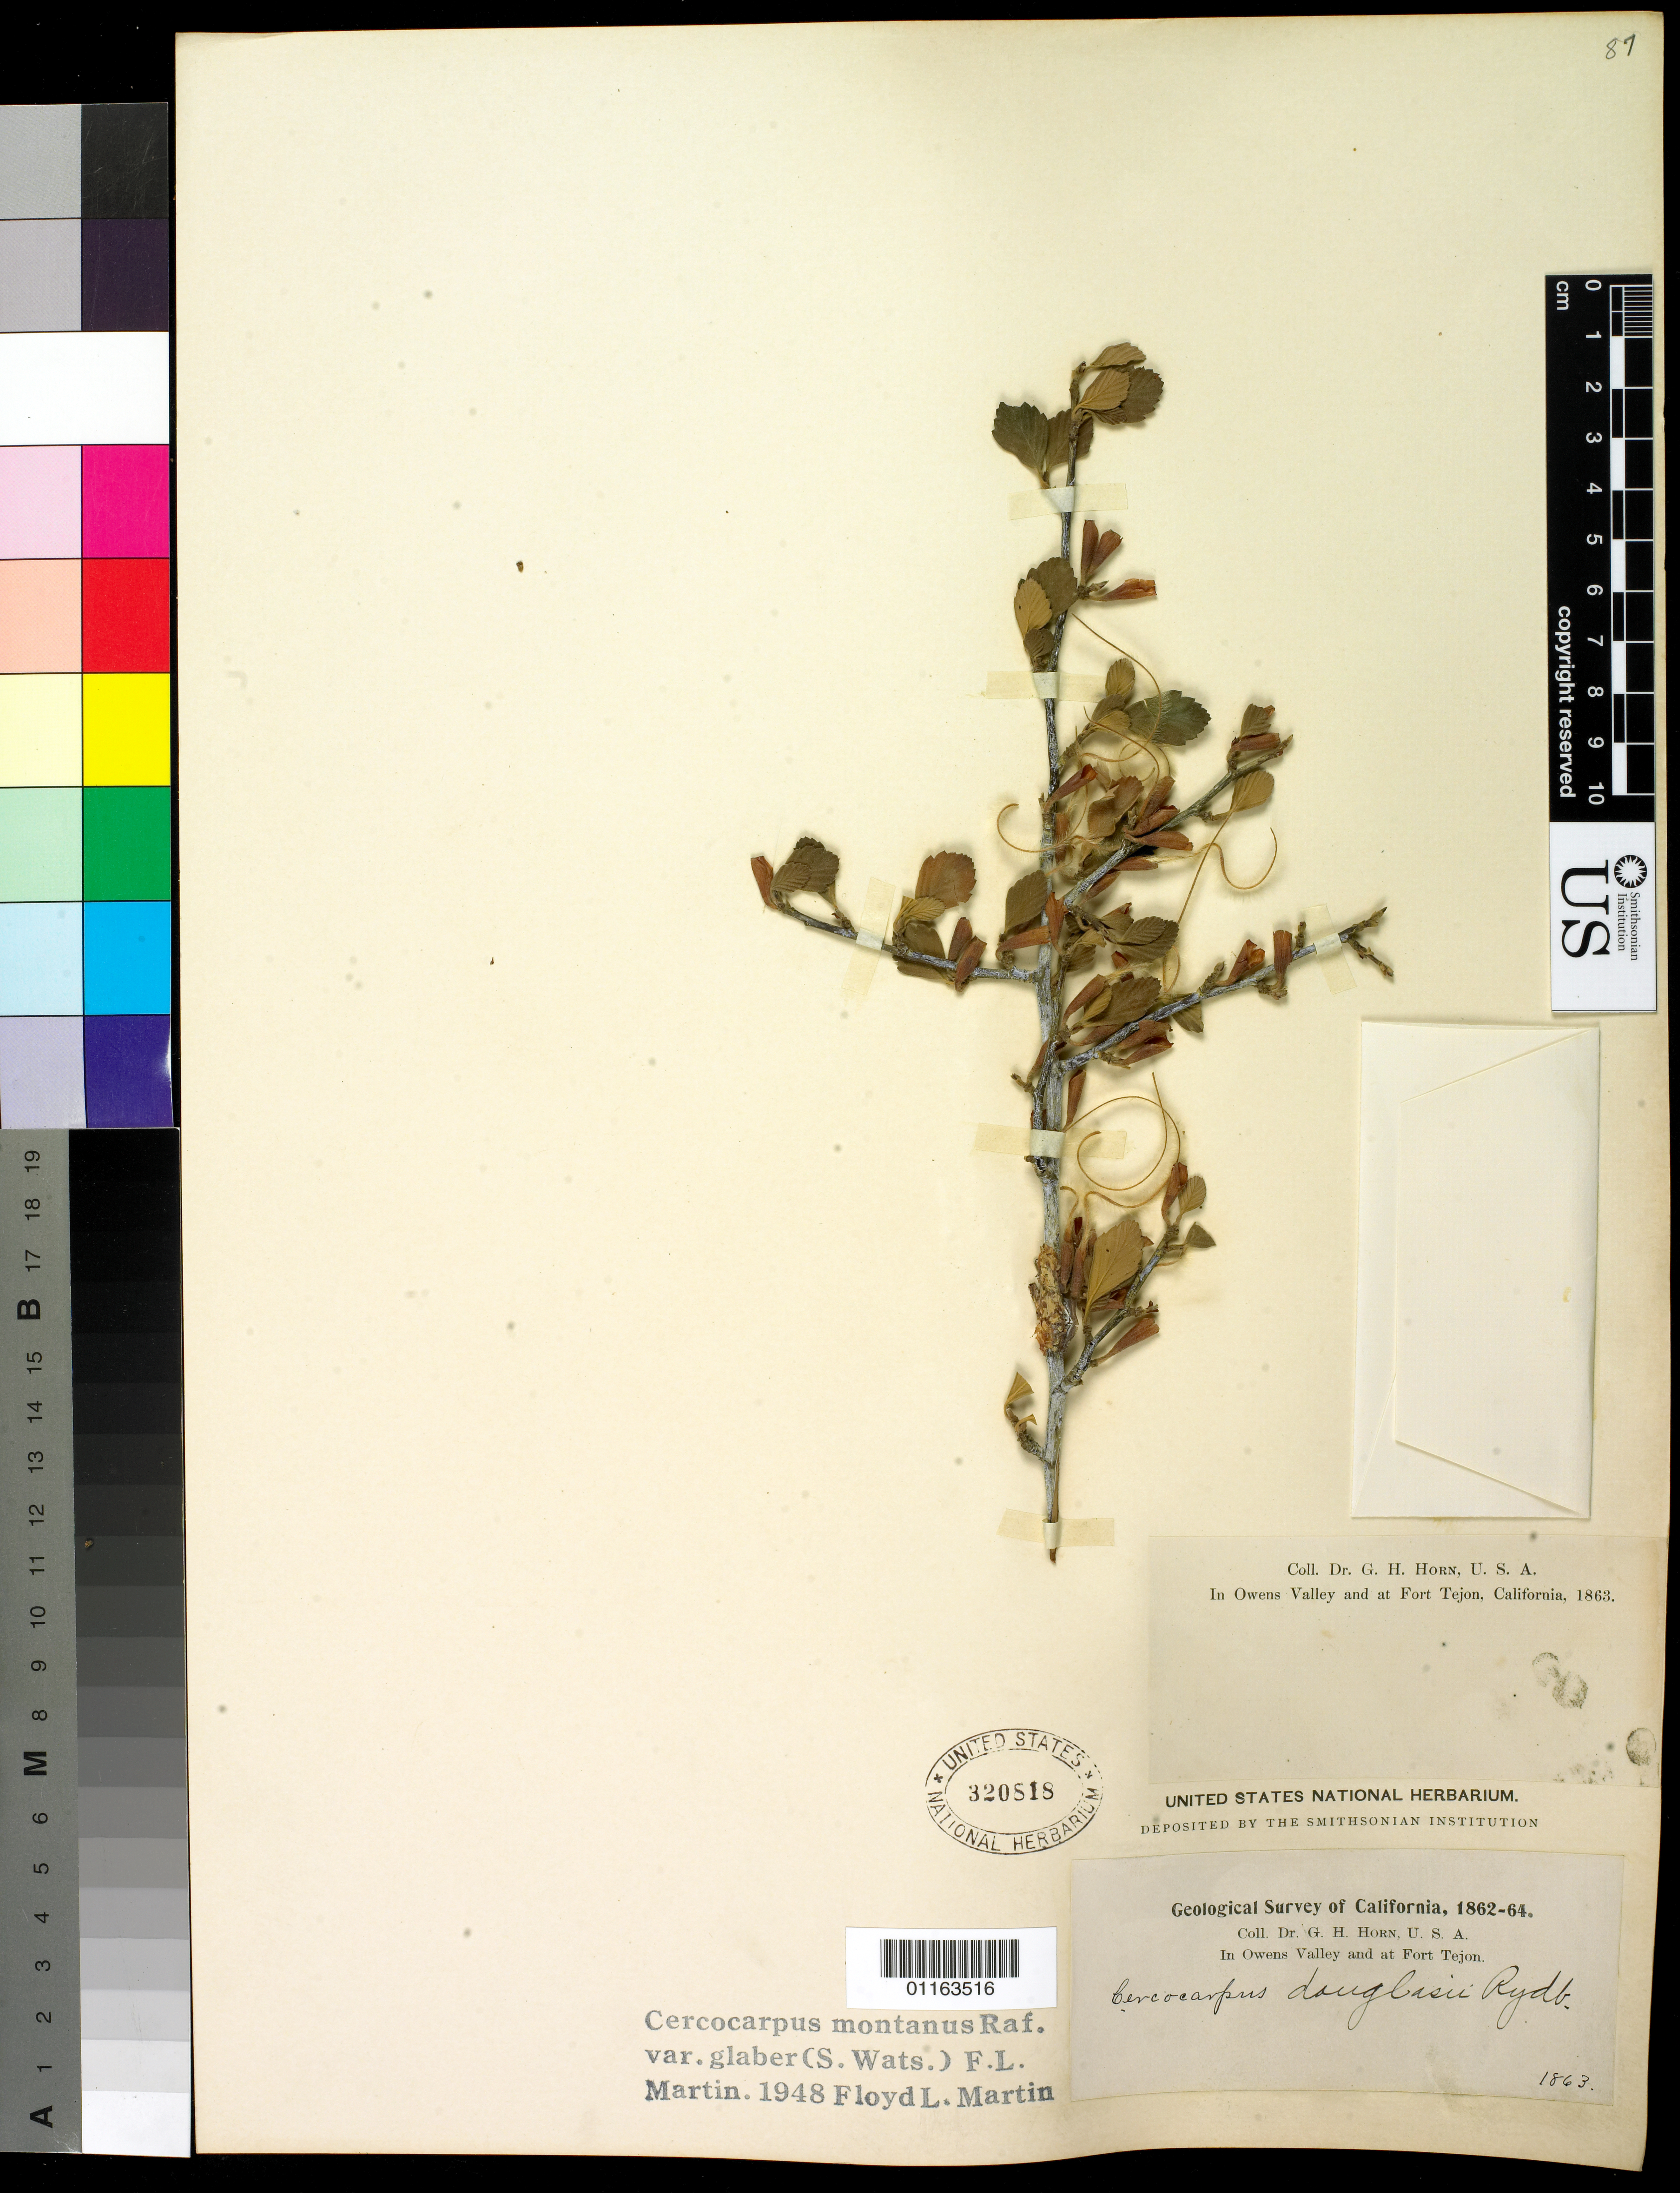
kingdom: Plantae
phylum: Tracheophyta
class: Magnoliopsida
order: Rosales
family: Rosaceae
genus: Cercocarpus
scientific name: Cercocarpus montanus var. glaber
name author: (S. Watson) F.L. Martin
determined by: Martin, F. L.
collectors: G. Horn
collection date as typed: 1863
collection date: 1863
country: United States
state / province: California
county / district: Kern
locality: In Owens Valley and at Fort Tejon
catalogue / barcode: US 320818